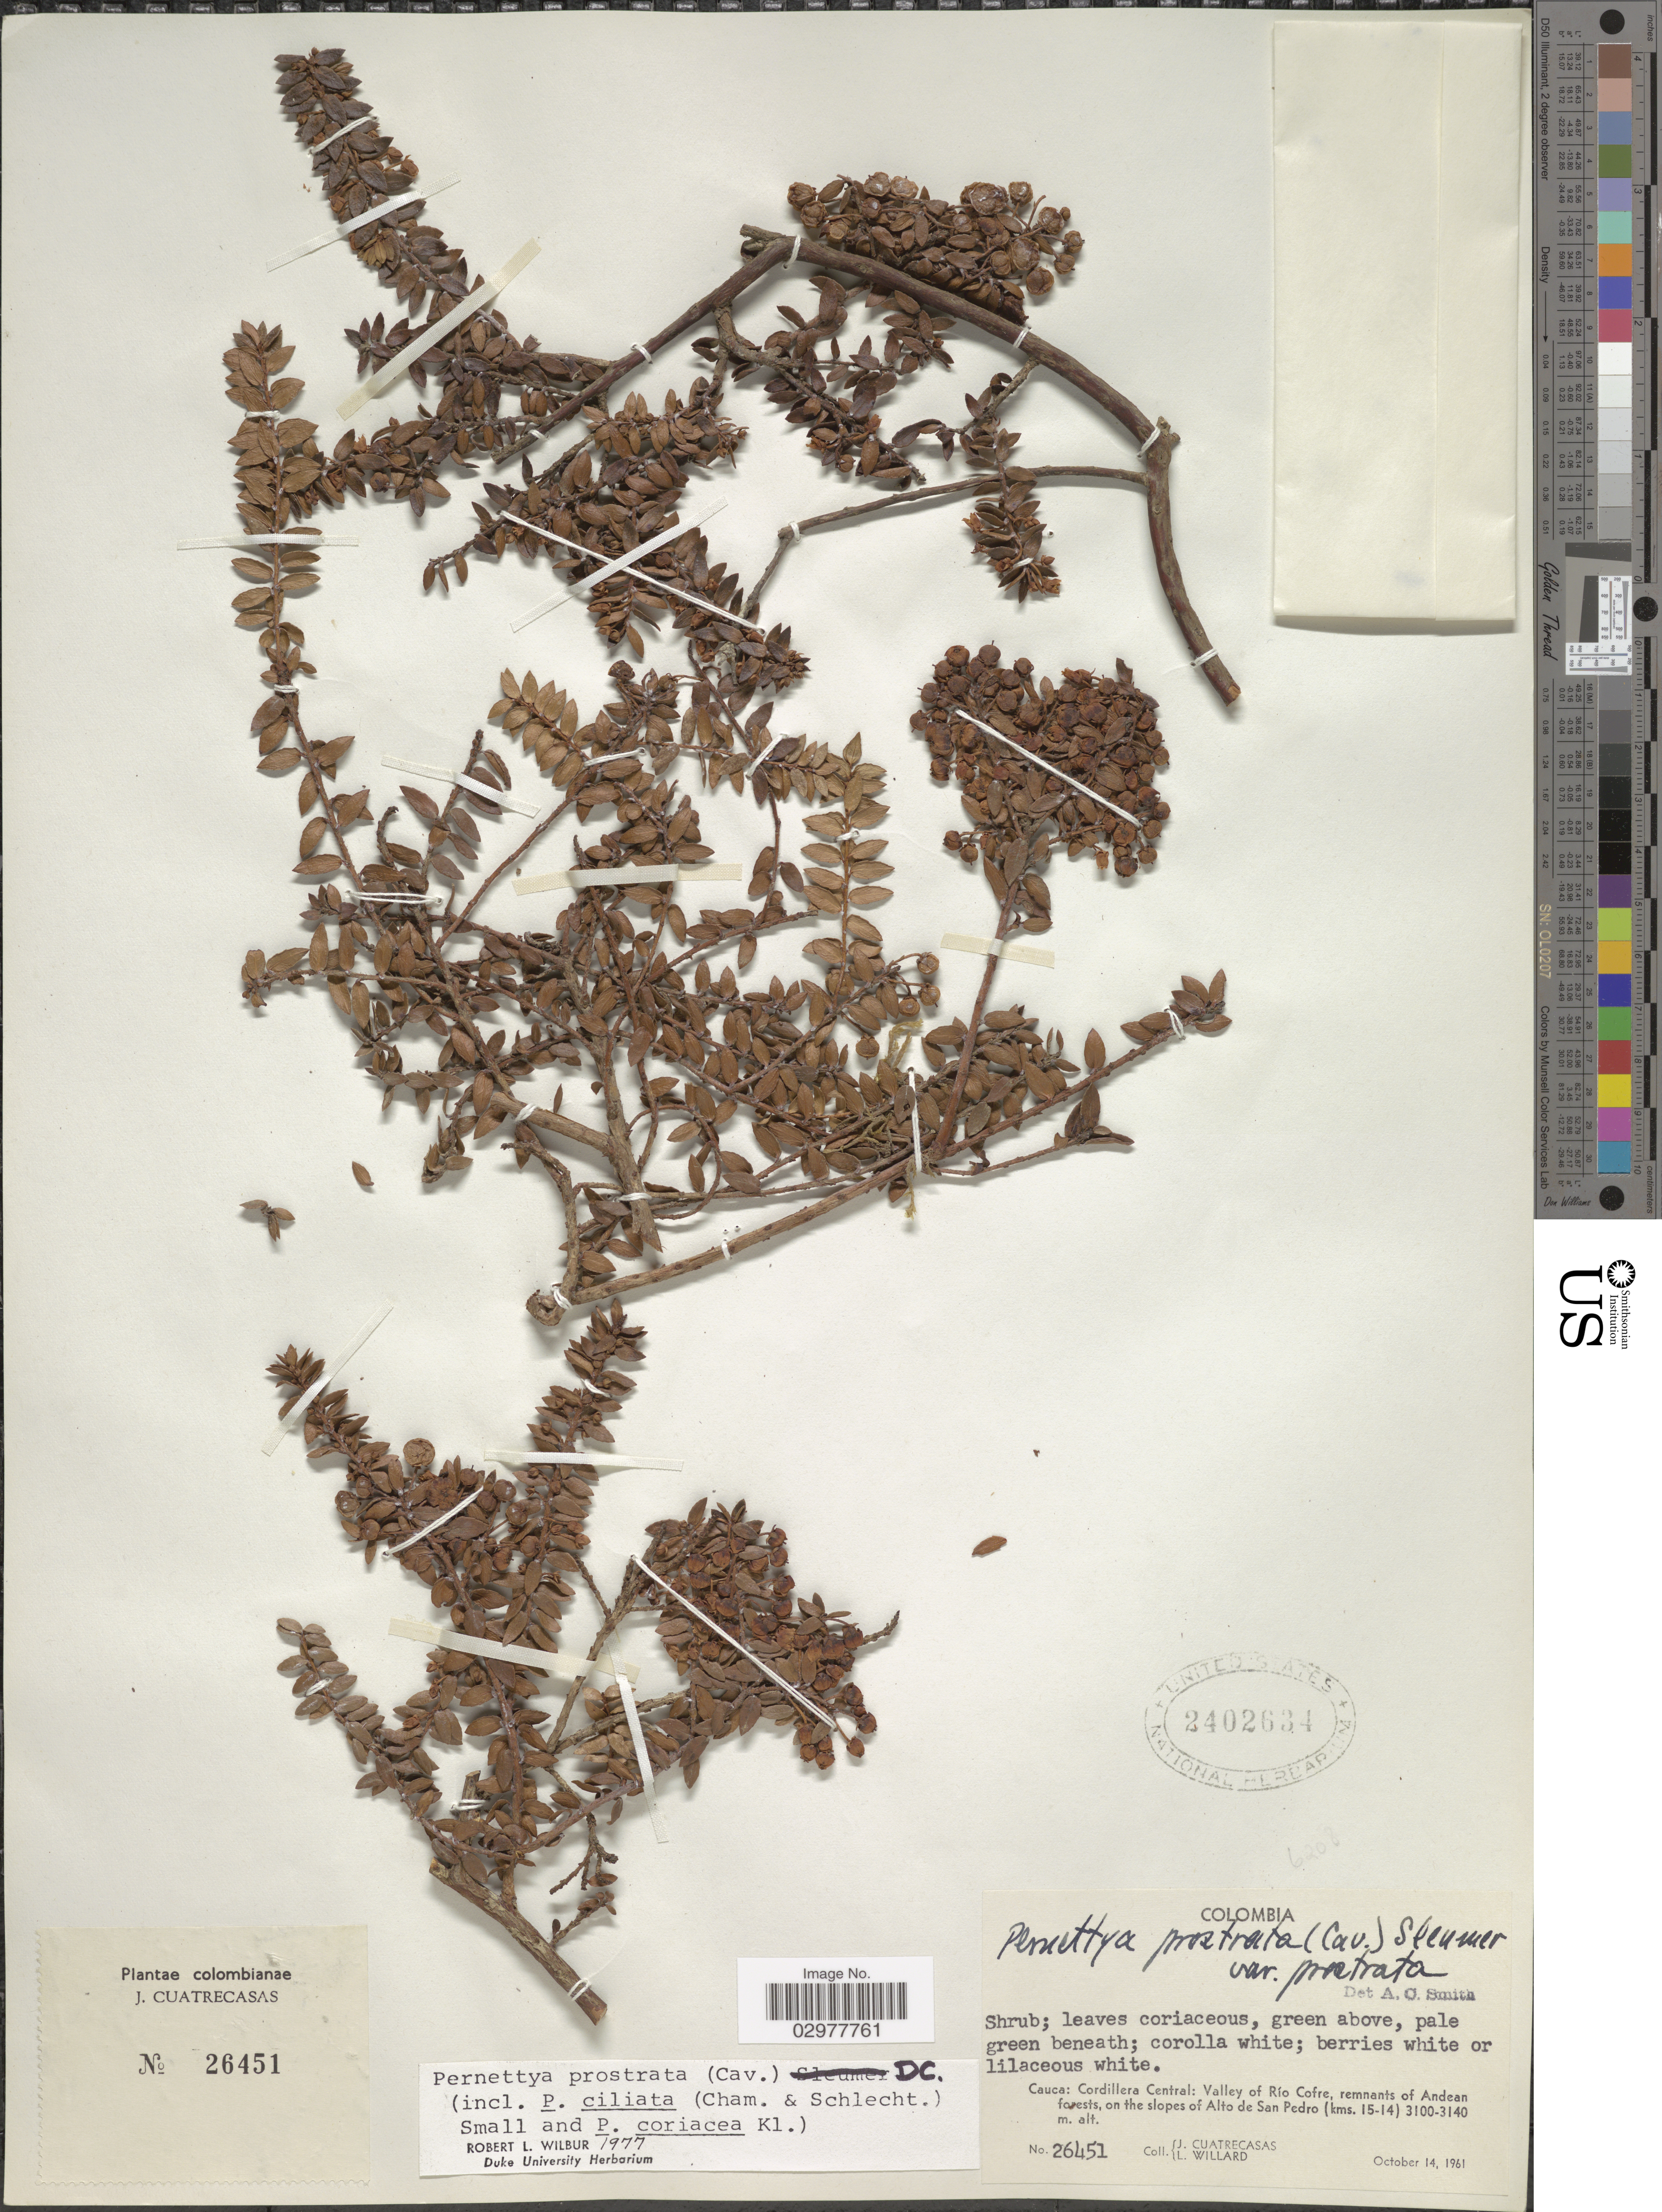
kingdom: Plantae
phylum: Tracheophyta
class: Magnoliopsida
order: Ericales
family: Ericaceae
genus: Pernettya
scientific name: Pernettya prostrata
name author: (Cav.) DC.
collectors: J. Cuatrecasas & L. Willard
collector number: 26451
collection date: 1961-10-14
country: Colombia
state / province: Cauca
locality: Cordillera Central: Valley of Río Cofre, remnants of Andean forests, on the slopes of Alto de San Pedro (kms. 15-14).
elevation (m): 3100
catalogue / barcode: US 2402634